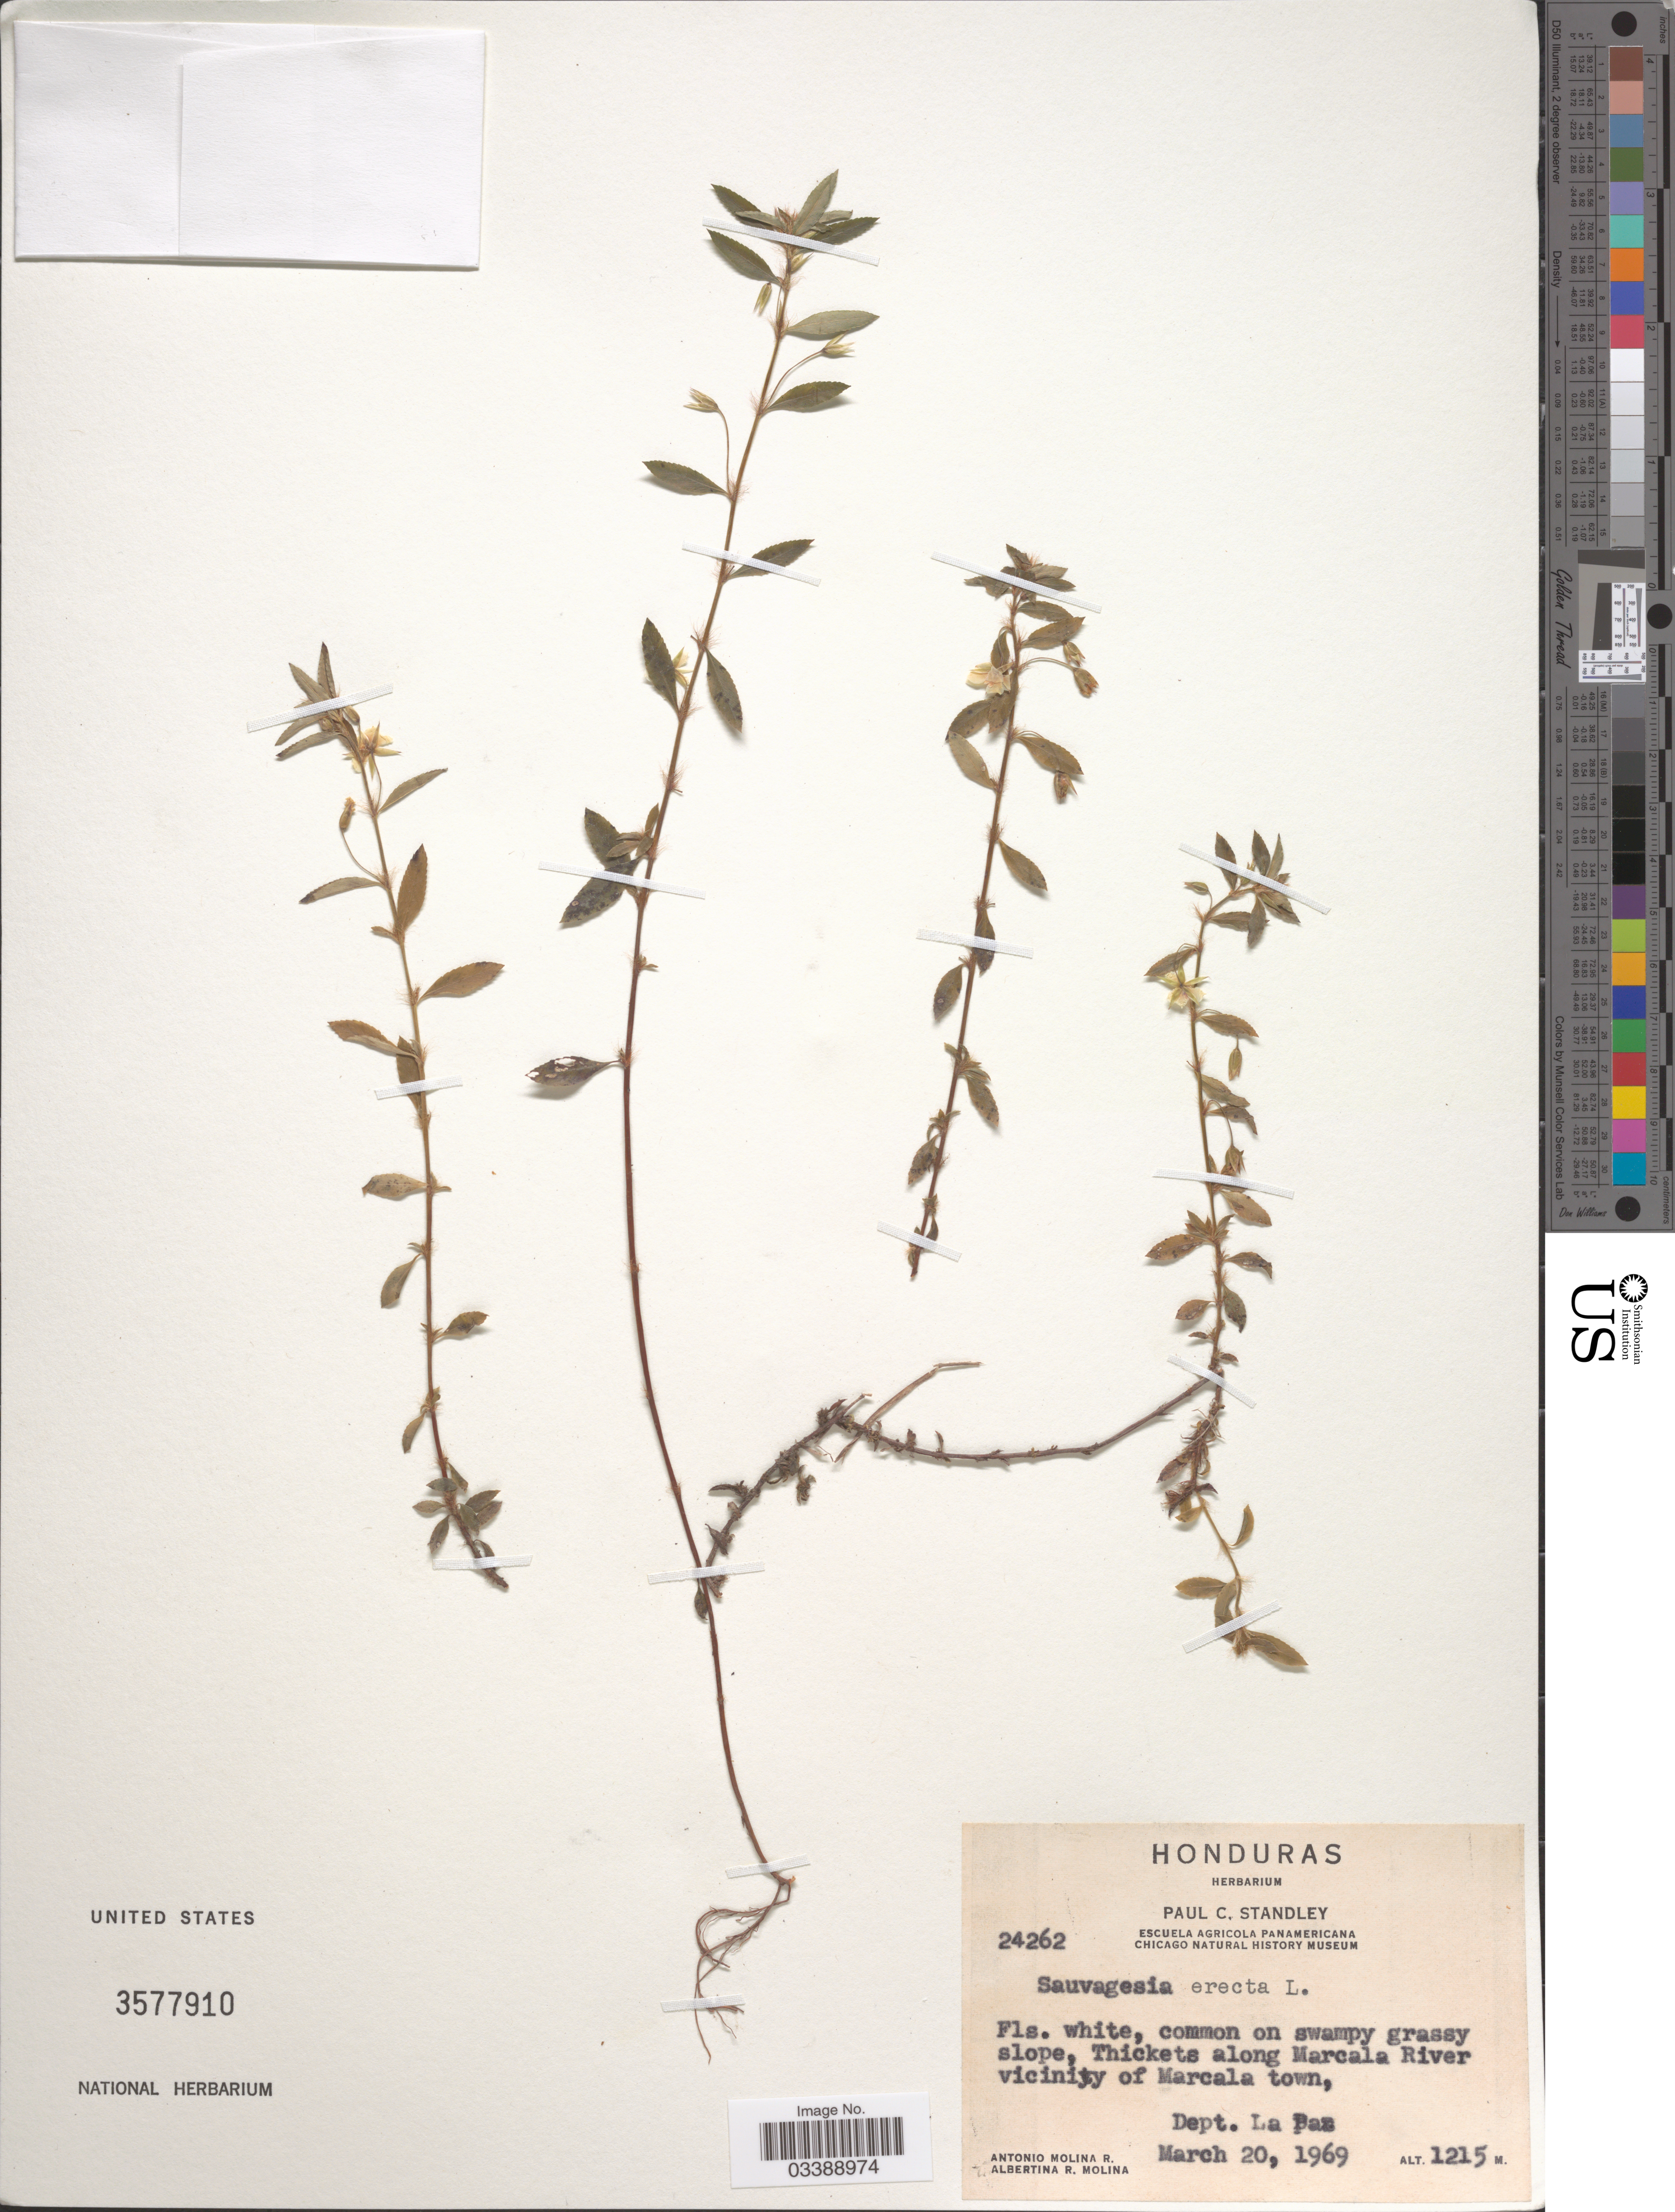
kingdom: Plantae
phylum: Tracheophyta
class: Magnoliopsida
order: Malpighiales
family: Ochnaceae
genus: Sauvagesia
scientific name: Sauvagesia erecta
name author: L.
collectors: A. Molina R. & A. R. Molina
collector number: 24262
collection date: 1969-03-20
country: Honduras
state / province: La Paz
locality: Thickets along Marcala River vicinity of Marcala town, Dept. La Paz.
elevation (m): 1215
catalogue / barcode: US 3577910